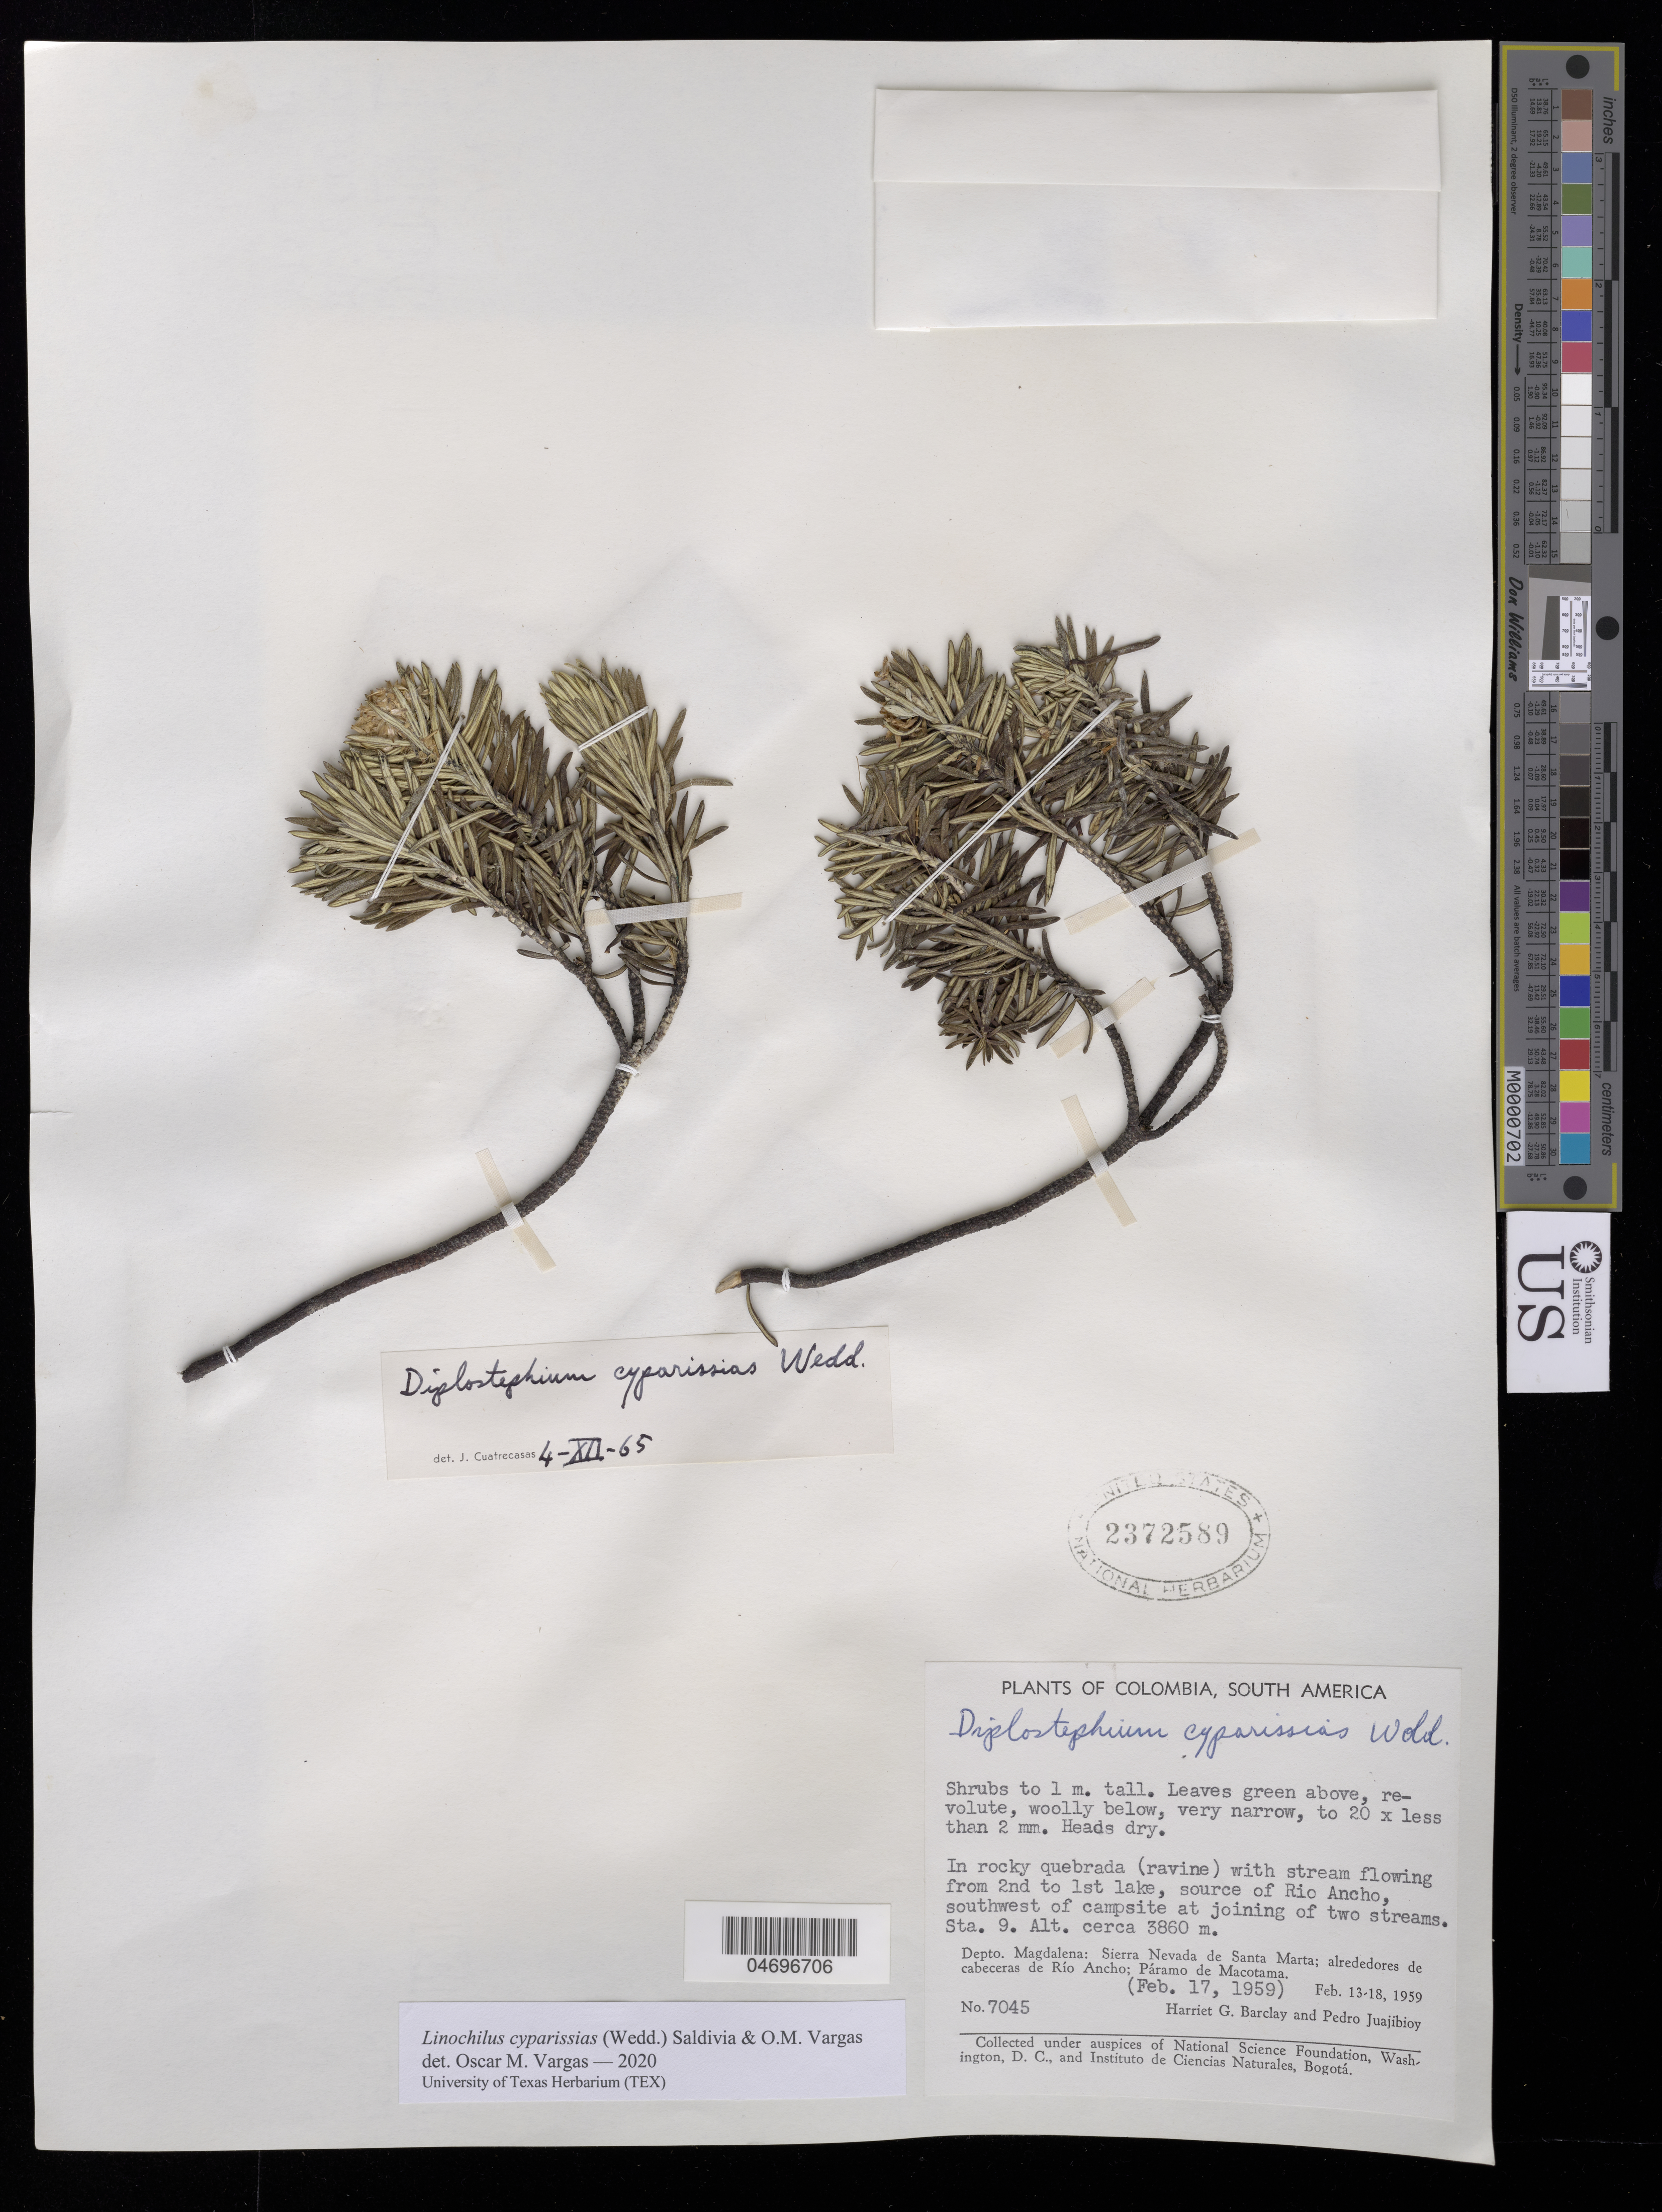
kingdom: Plantae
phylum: Tracheophyta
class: Magnoliopsida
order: Asterales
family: Asteraceae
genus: Linochilus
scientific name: Linochilus cyparissias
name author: (Wedd.) Saldivia & O.M. Vargas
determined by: Vargas, Oscar M.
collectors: H. G. Barclay & P. Juajibioy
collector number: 7045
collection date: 1959-02-17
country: Colombia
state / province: Magdalena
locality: South America, Sta. 9, Sierra Nevada de Santa Marta, alrededores de cabeceras de Rio Ancho, Paramo de Macotama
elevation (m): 3860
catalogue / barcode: US 2372589